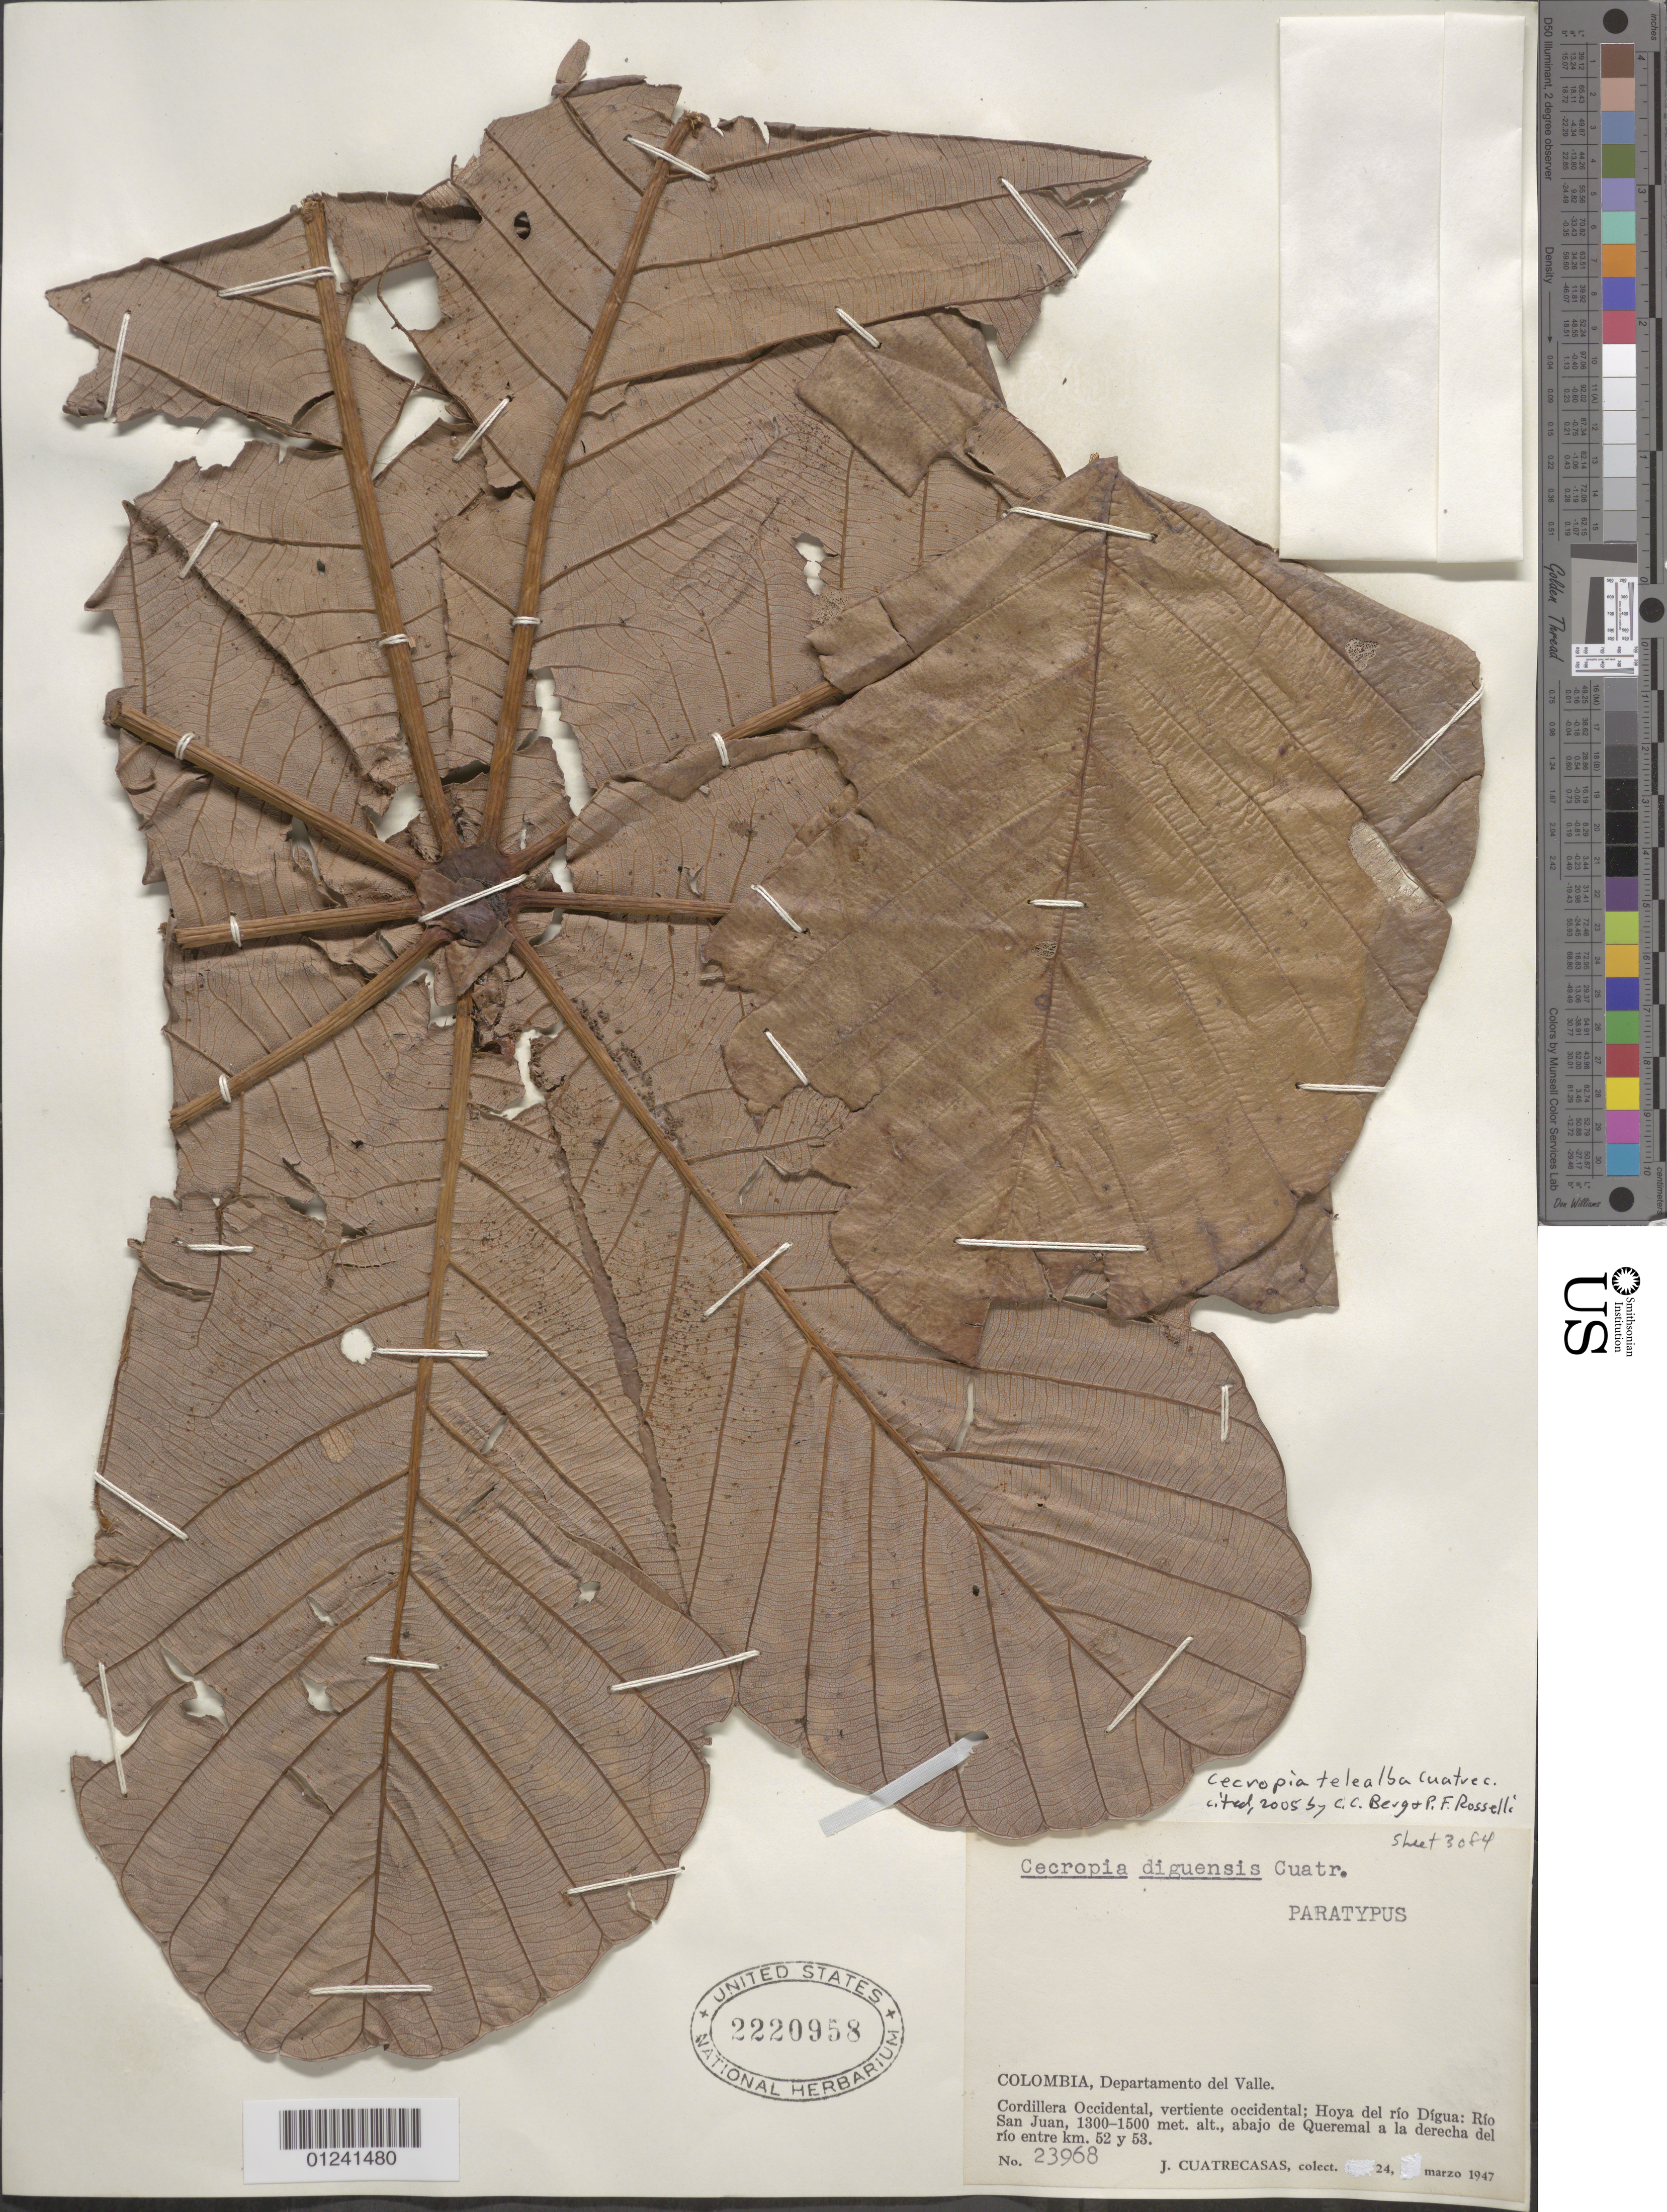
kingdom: Plantae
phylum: Tracheophyta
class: Magnoliopsida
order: Rosales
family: Urticaceae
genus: Cecropia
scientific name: Cecropia telealba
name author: Cuatrec.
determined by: Cuatrecasas, J.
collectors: J. Cuatrecasas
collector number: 23968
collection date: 1947-03-24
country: Colombia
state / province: Valle del Cauca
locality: Cordillera Occidental, vertiente occidental; Hoya del rio Digua; Rio San Juan; abajo de Queremal a la derecha del rio entre km 52 y 53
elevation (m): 1300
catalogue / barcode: US 2220958